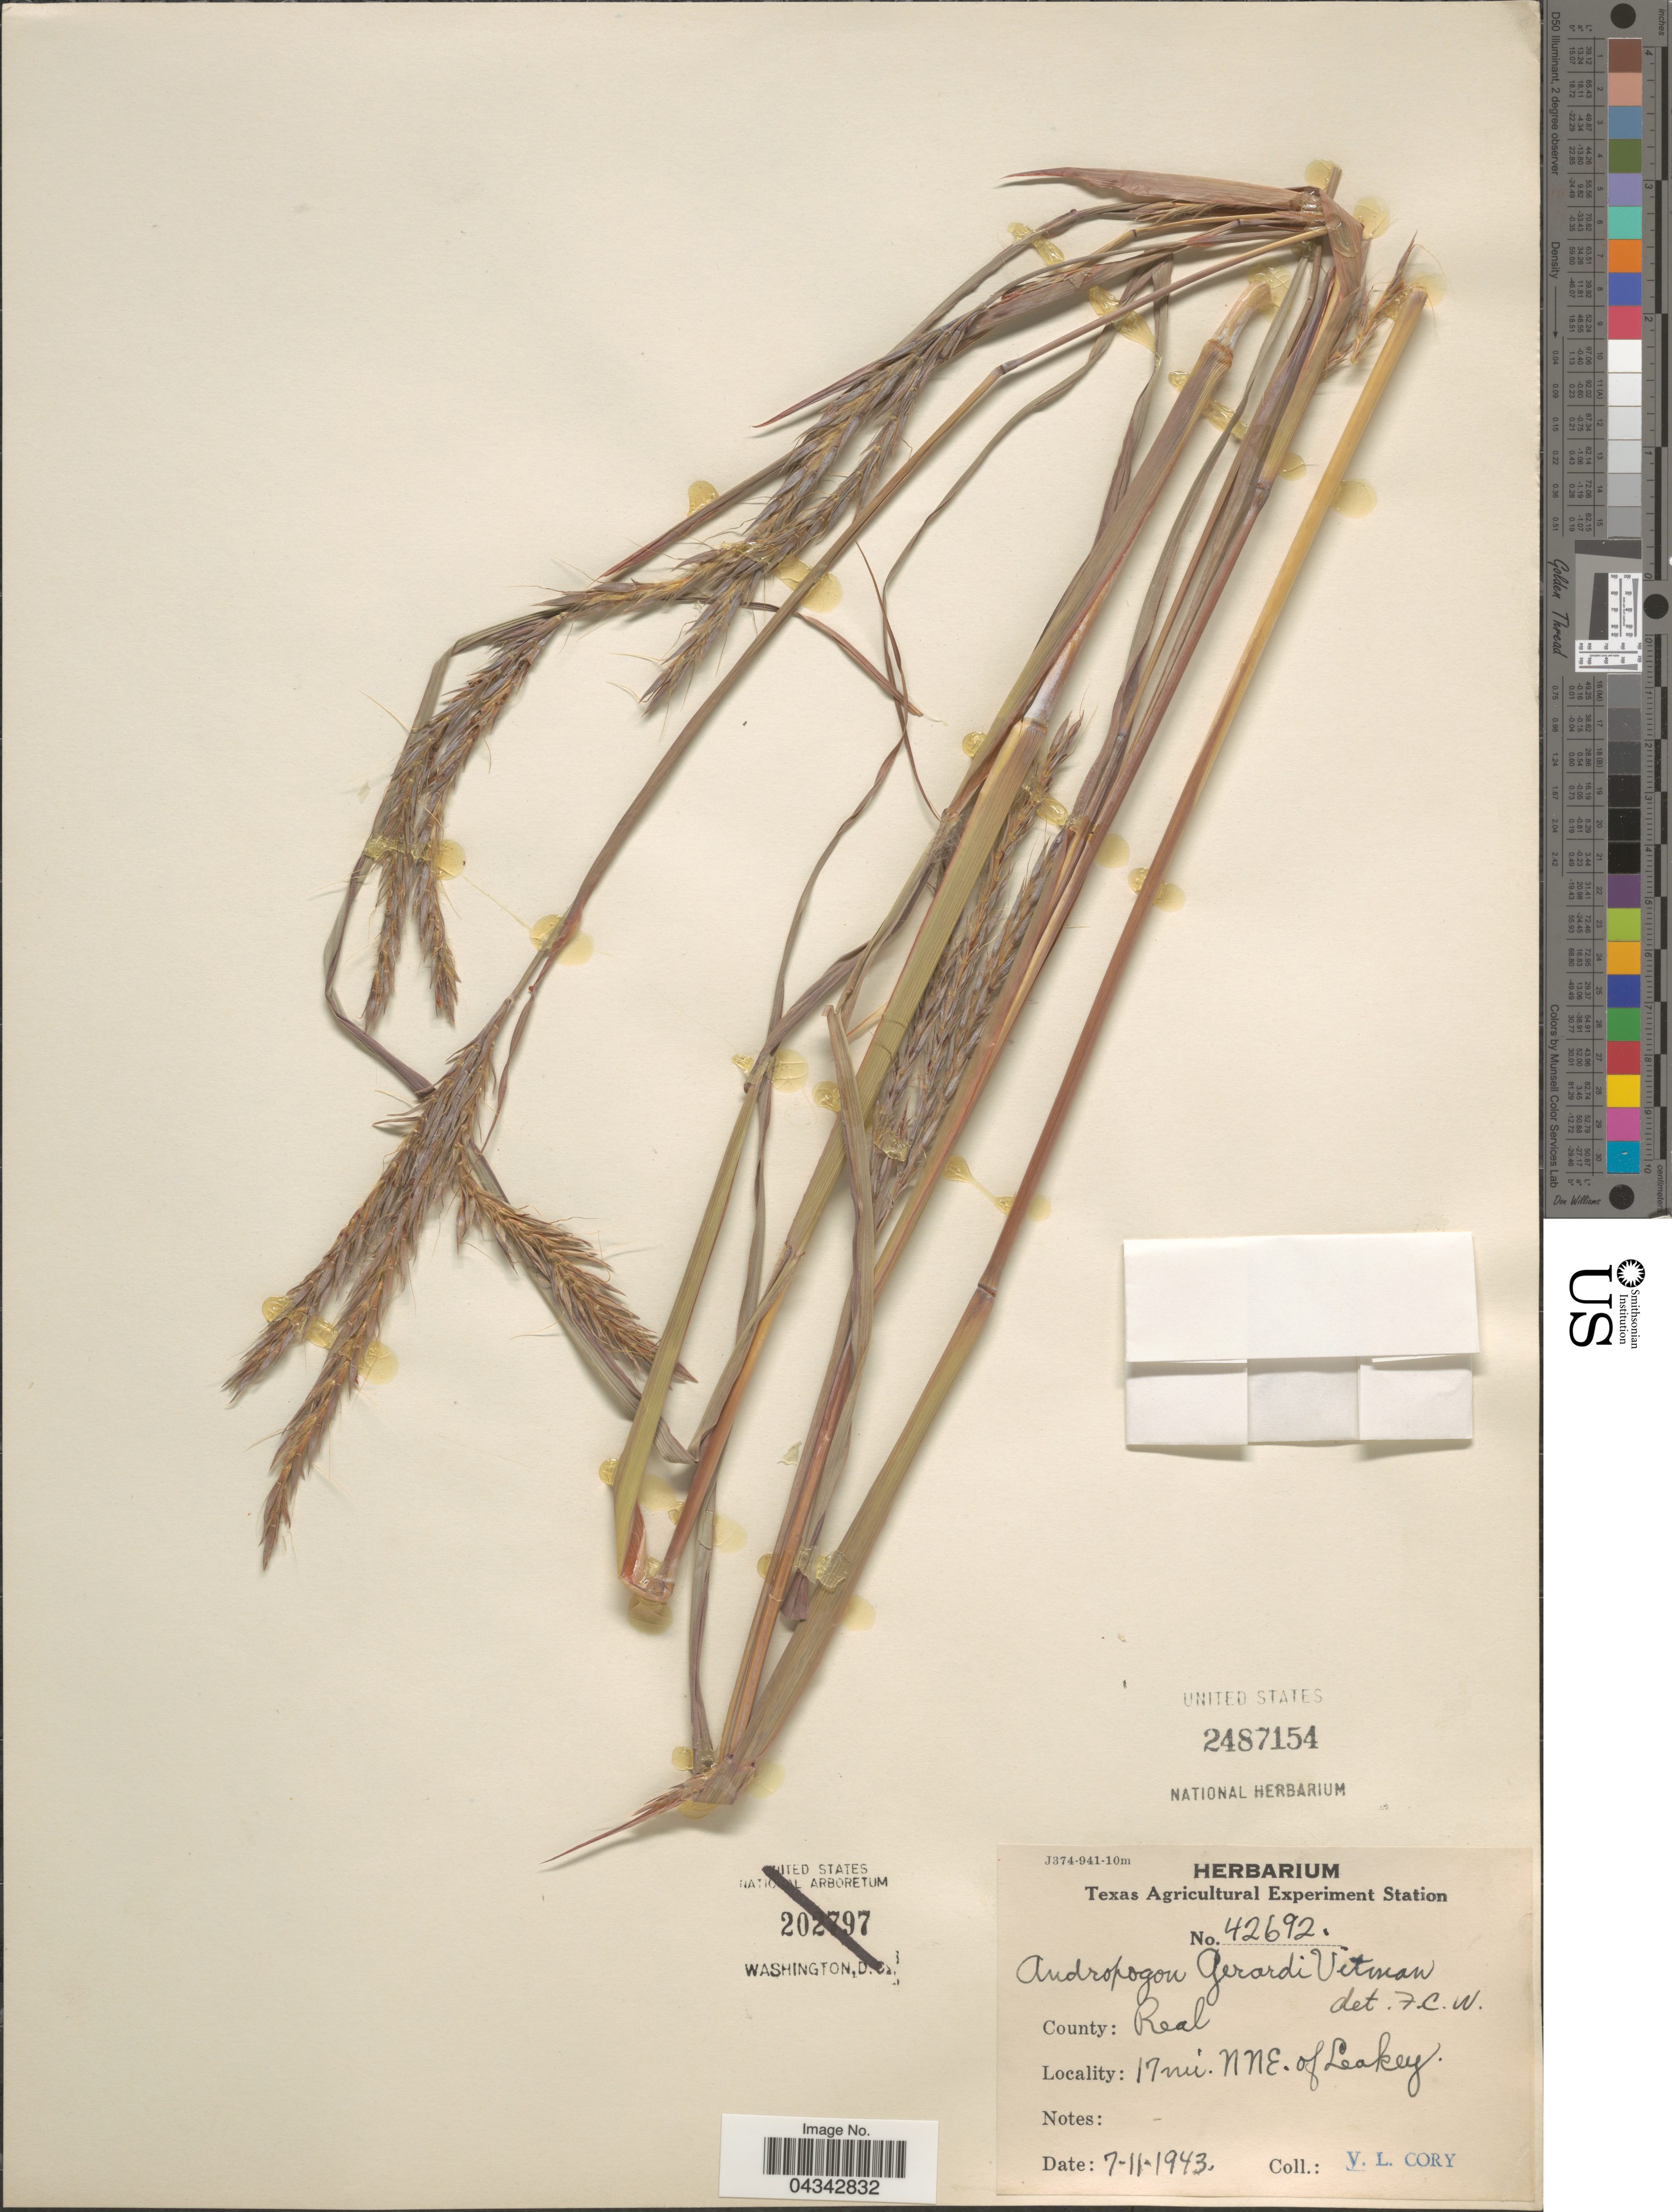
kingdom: Plantae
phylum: Tracheophyta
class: Liliopsida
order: Poales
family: Poaceae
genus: Andropogon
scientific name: Andropogon gerardii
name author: Vitman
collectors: V. Cory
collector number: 42692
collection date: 1943-07-11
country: United States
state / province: Texas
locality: County: Real. 17 mi. NNE. of Leakey.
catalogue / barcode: US 2487154